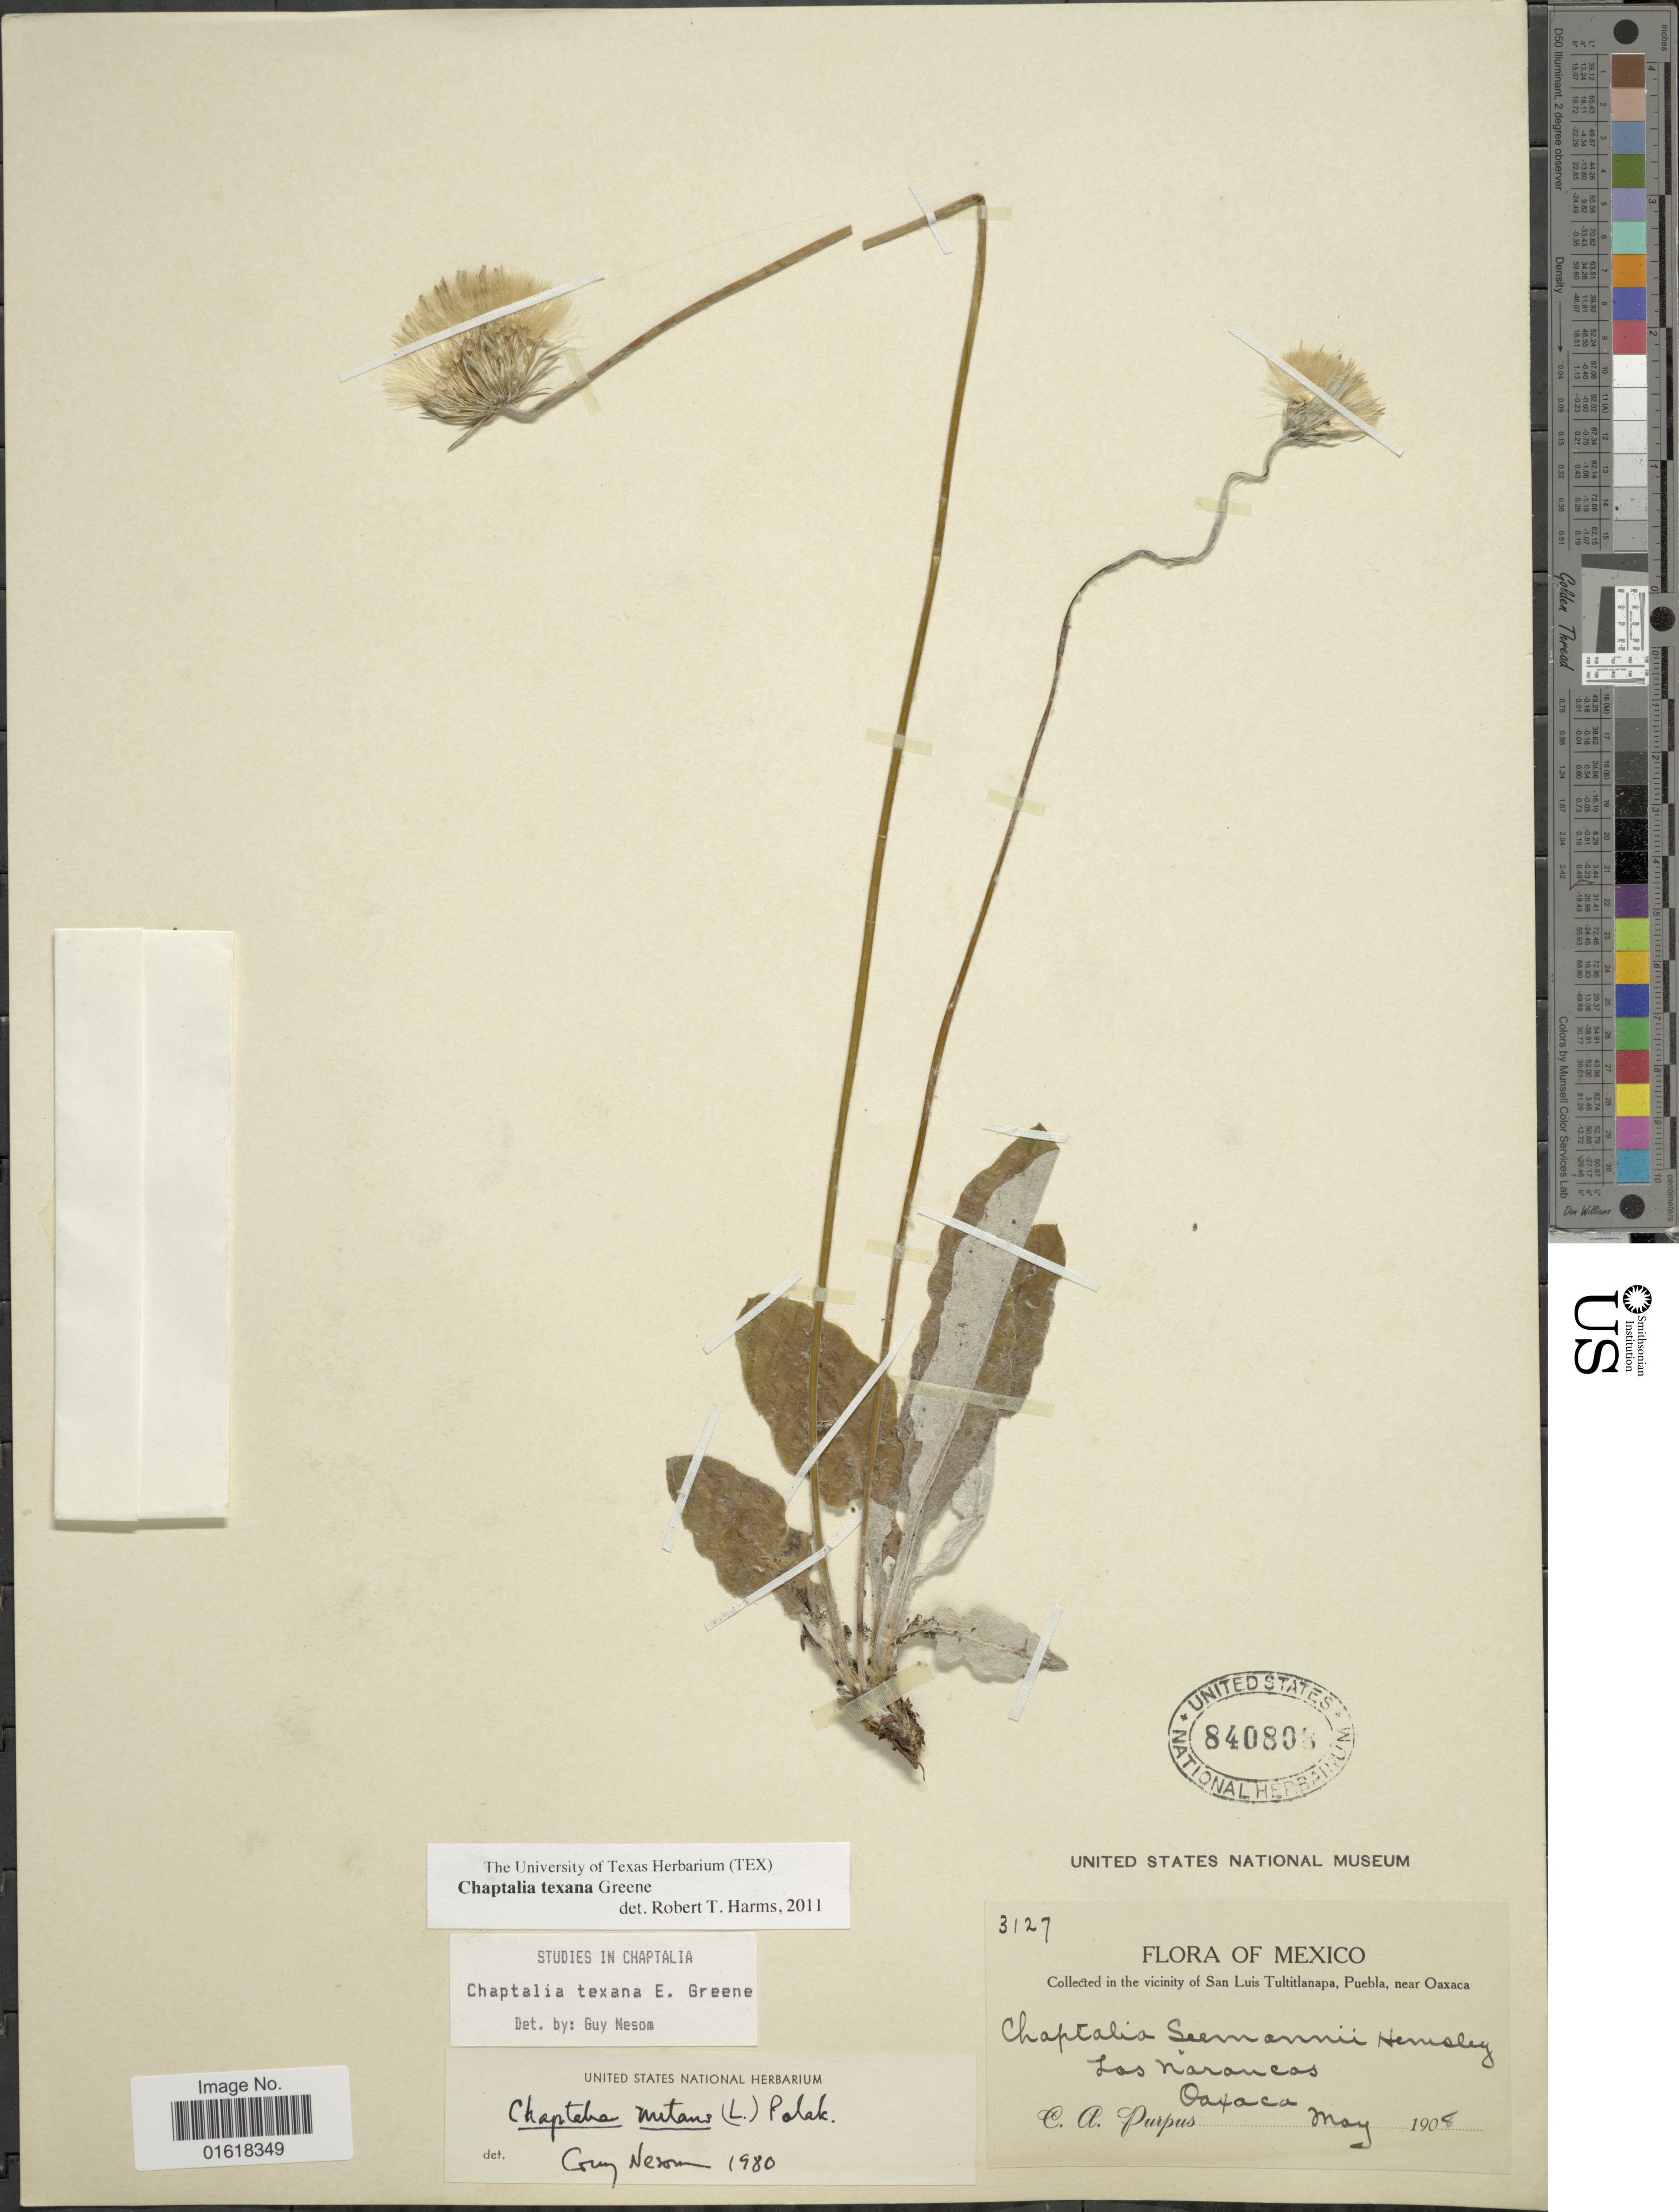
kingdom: Plantae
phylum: Tracheophyta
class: Magnoliopsida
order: Asterales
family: Asteraceae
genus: Chaptalia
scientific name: Chaptalia texana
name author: Greene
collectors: C. A. Purpus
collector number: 3127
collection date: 1908-05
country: Mexico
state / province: Oaxaca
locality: Vicinity of San Luis Tultitlanapa, Puebla, near Oaxaca. Los Narancas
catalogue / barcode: US 840808